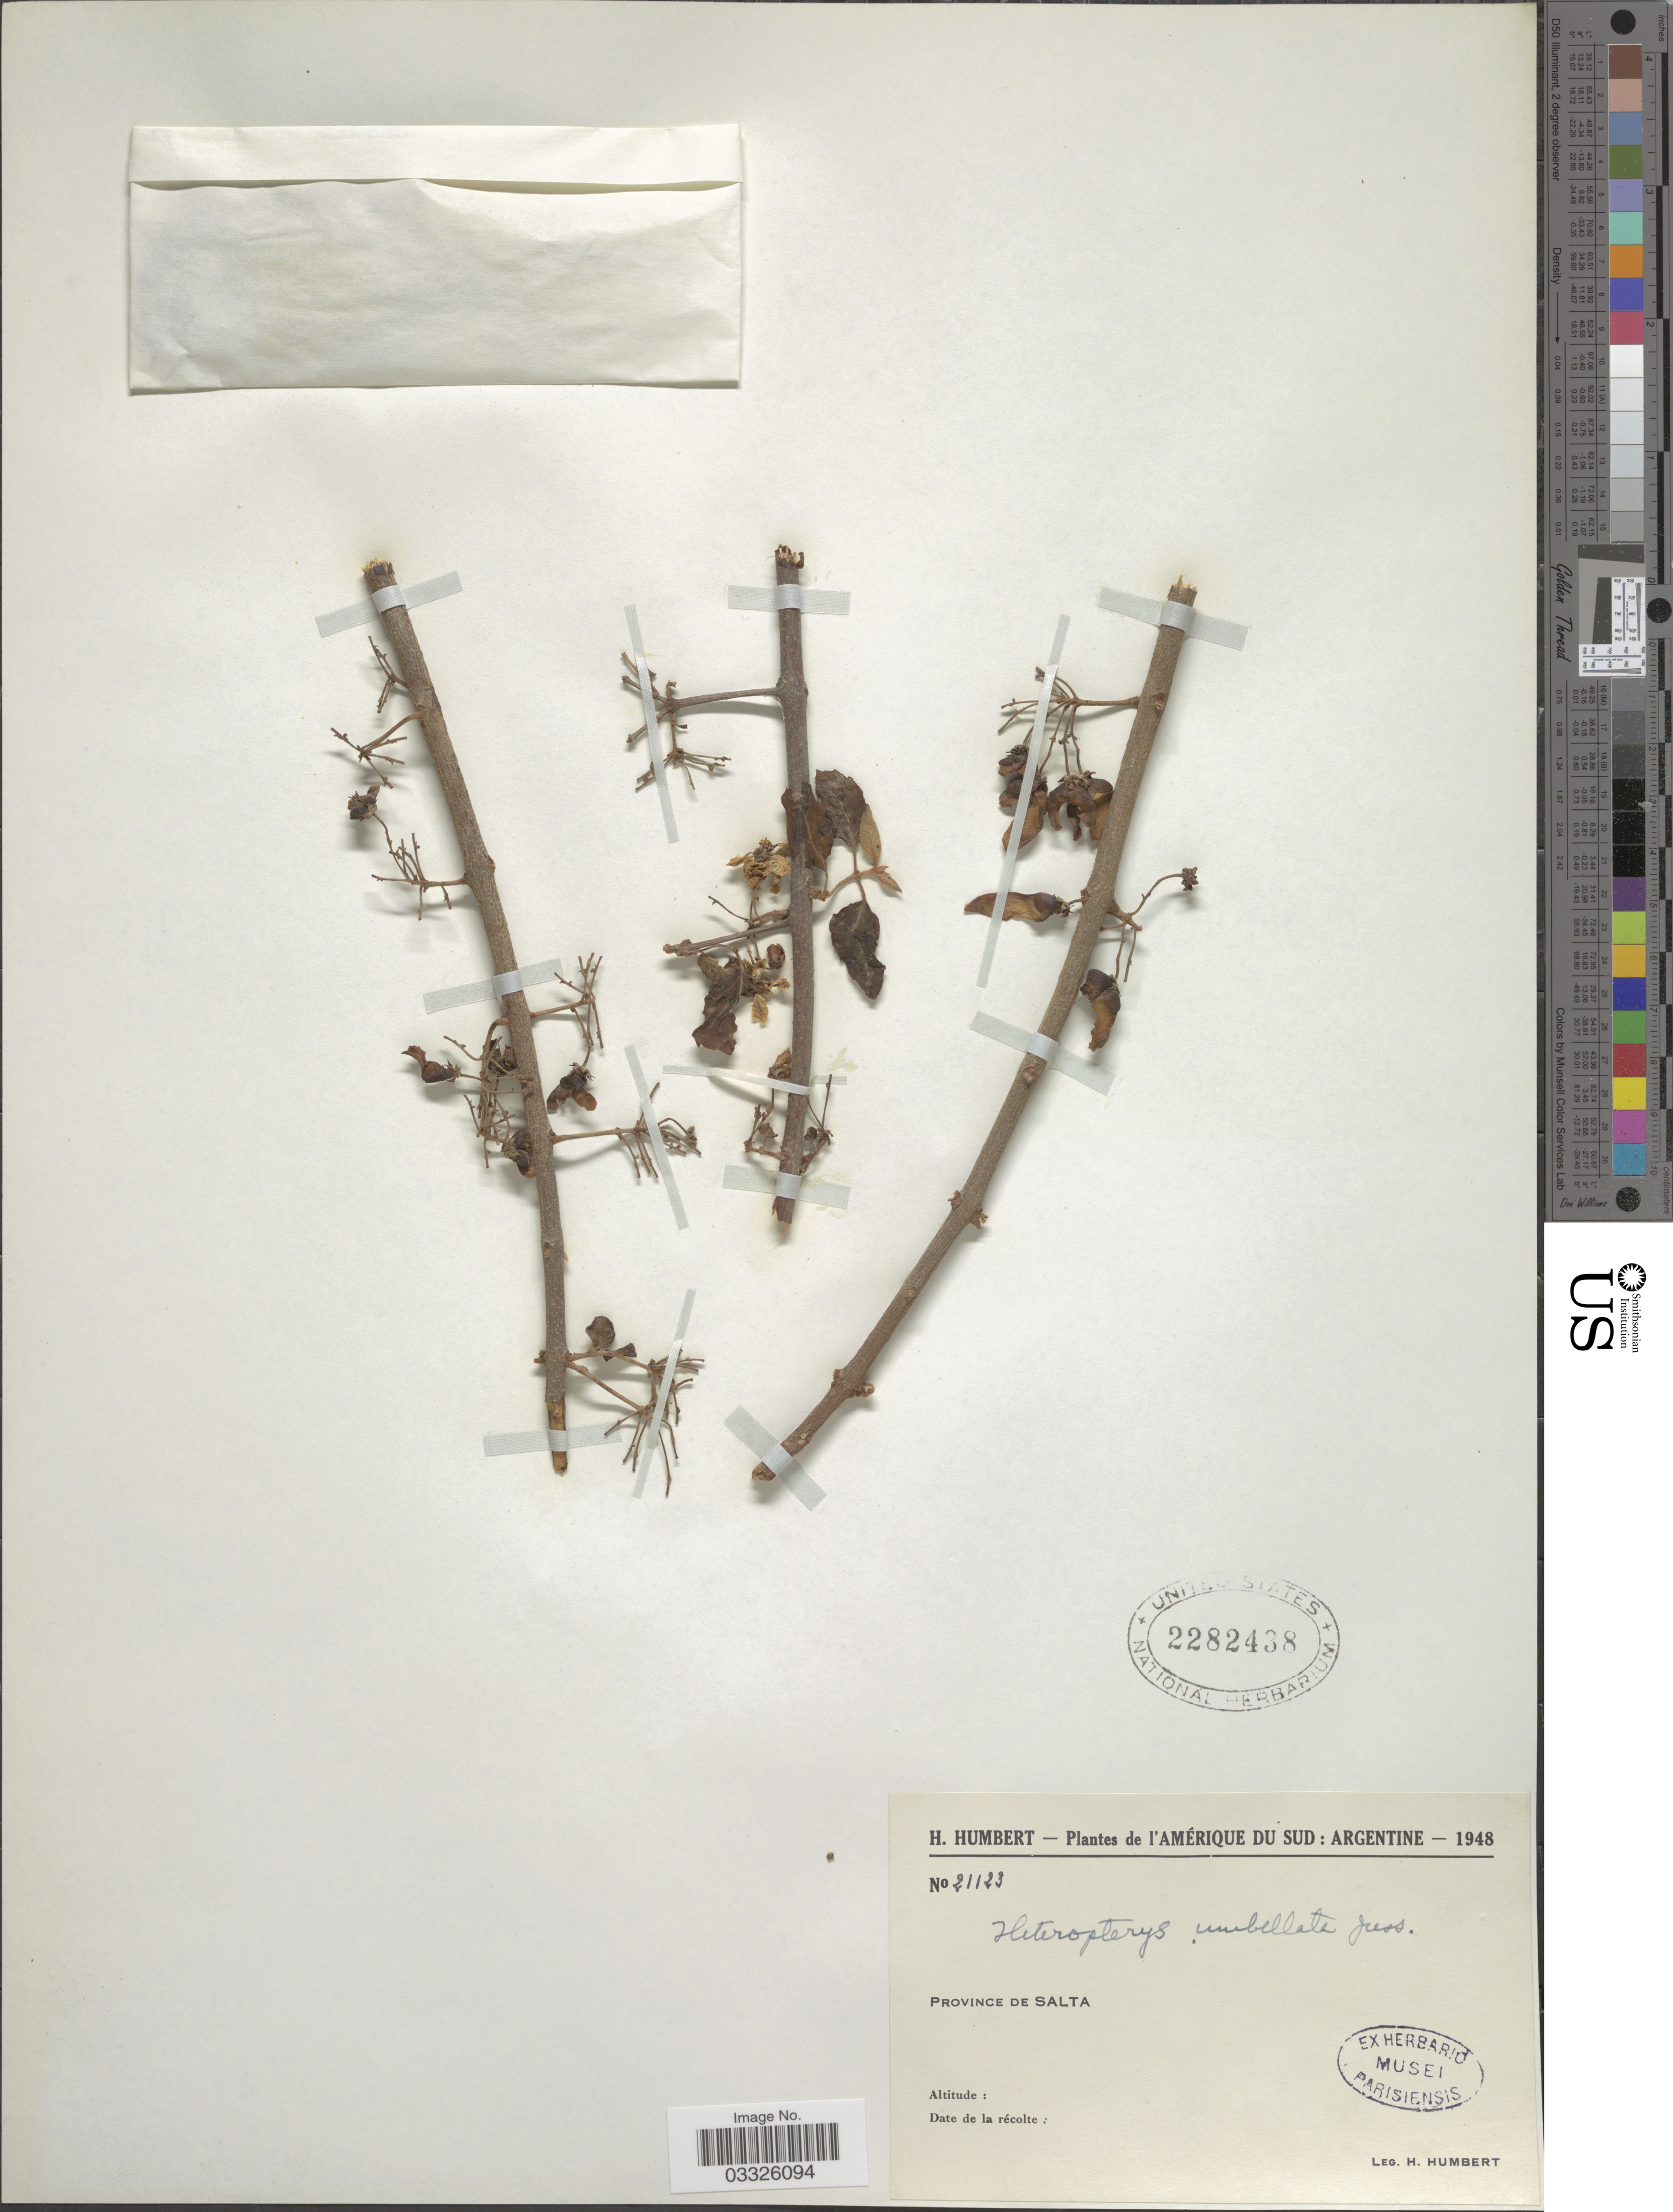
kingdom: Plantae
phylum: Tracheophyta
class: Magnoliopsida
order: Malpighiales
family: Malpighiaceae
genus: Heteropterys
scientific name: Heteropterys umbellata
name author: A. Juss.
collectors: H. Humbert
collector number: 21123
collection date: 1948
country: Argentina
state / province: Salta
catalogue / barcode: US 2282438